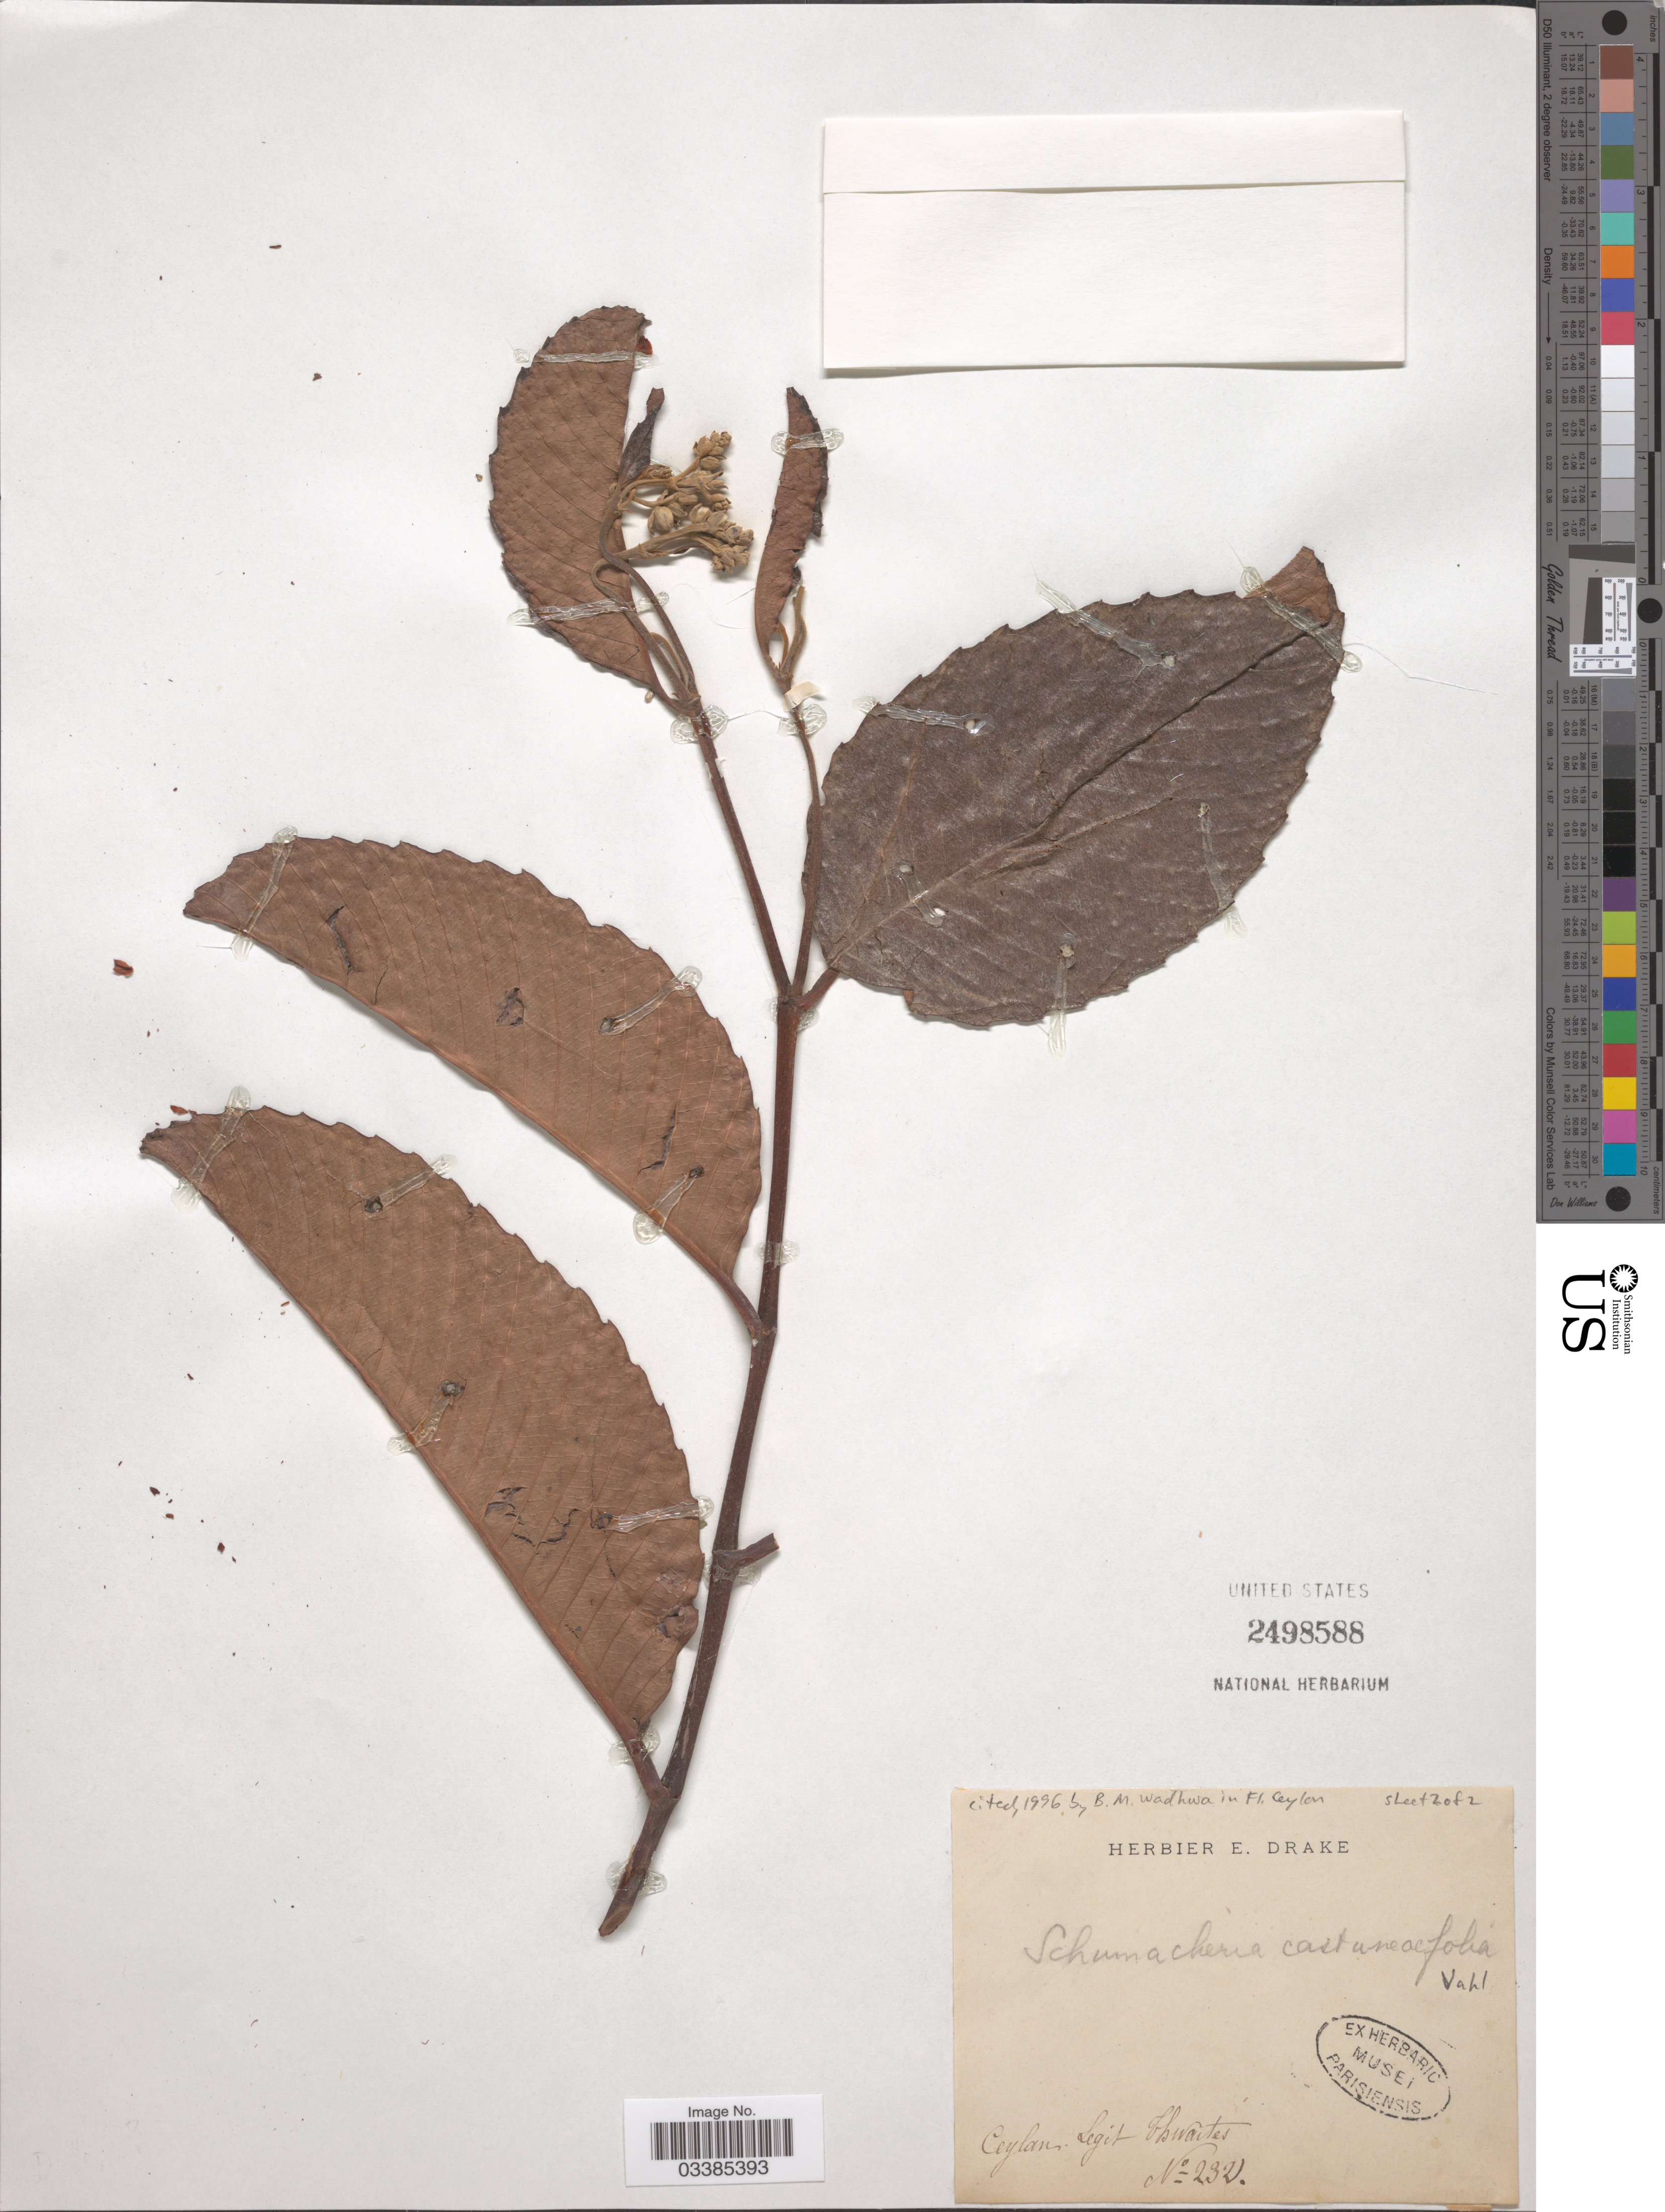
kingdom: Plantae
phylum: Tracheophyta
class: Magnoliopsida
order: Dilleniales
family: Dilleniaceae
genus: Schumacheria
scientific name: Schumacheria castaneifolia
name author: Vahl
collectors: Thwaites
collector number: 23D*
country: Sri Lanka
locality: Ceylon.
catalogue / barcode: US 2498588